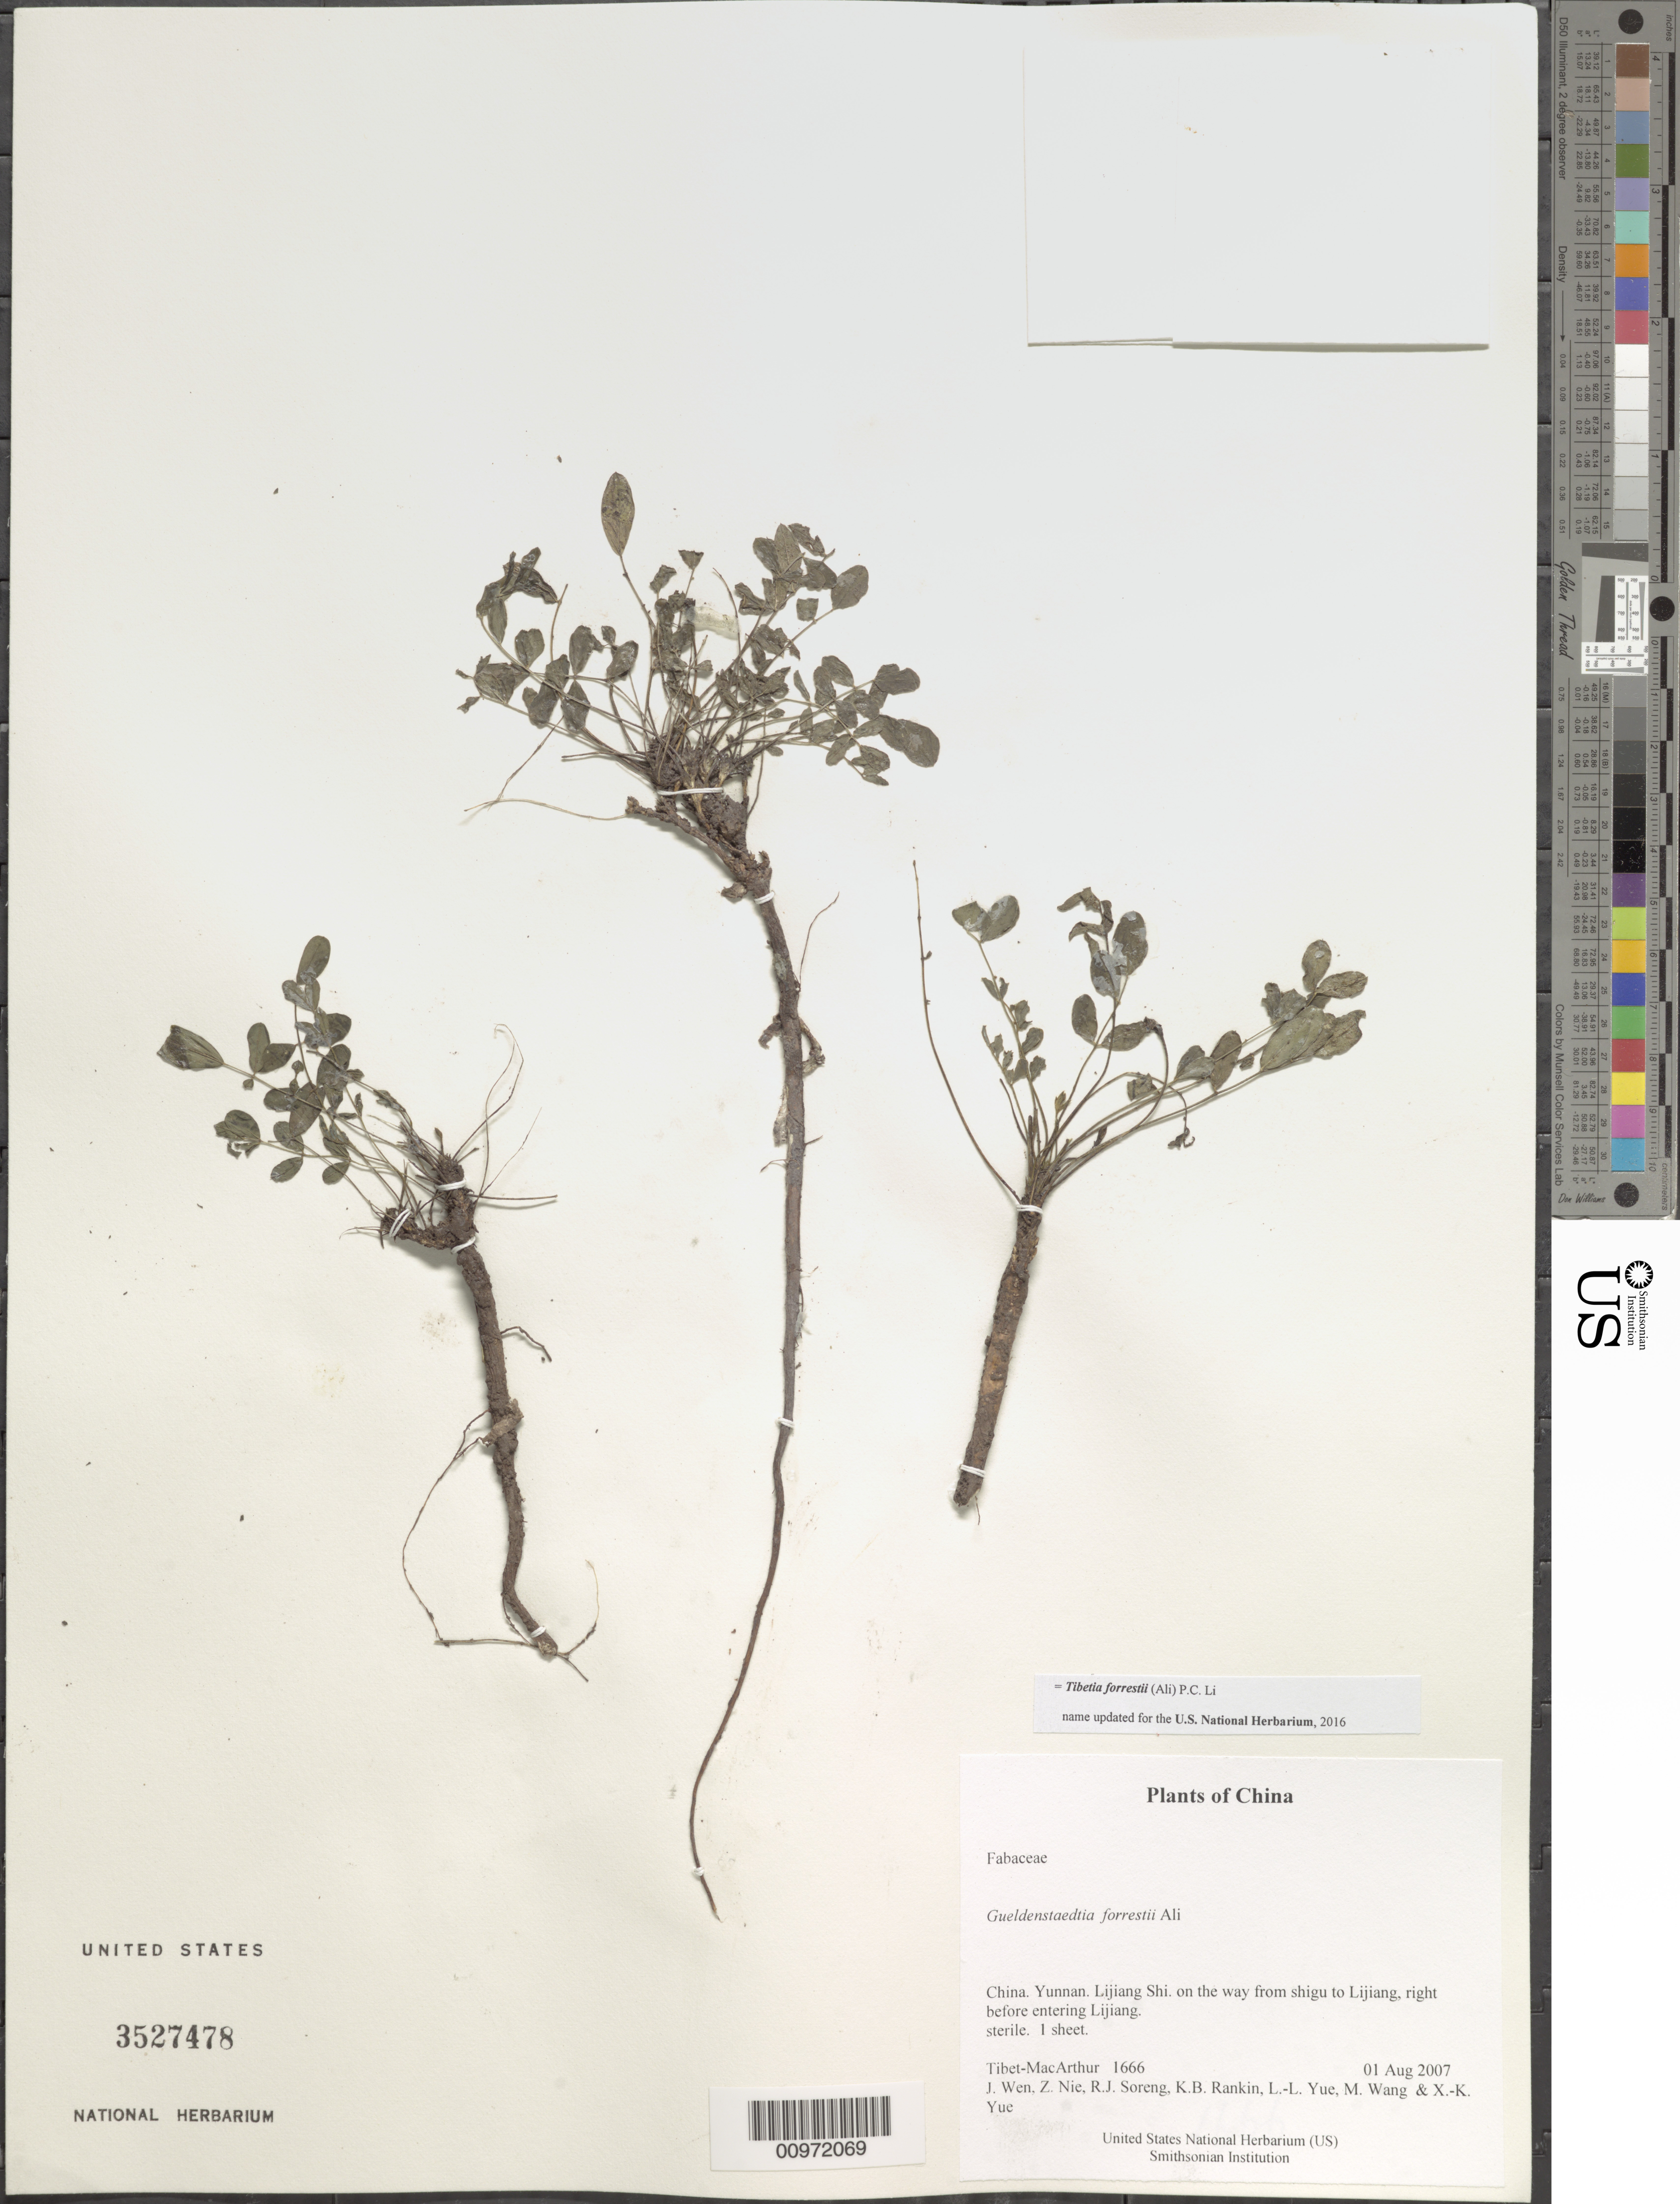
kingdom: Plantae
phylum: Tracheophyta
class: Magnoliopsida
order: Fabales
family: Fabaceae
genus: Tibetia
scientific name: Tibetia forrestii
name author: (Ali) P.C. Li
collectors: Tibet-MacArthur, J. Wen, Z. Nie, R. J. Soreng, K. Rankin, L. Yue, M. Wang & X. Yue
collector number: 1666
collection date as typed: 01 Aug 2007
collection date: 2007-08-01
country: China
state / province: Yunnan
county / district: Lijiang Shi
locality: on the way from shigu to Lijiang, right before entering Lijiang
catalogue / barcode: US 3527478